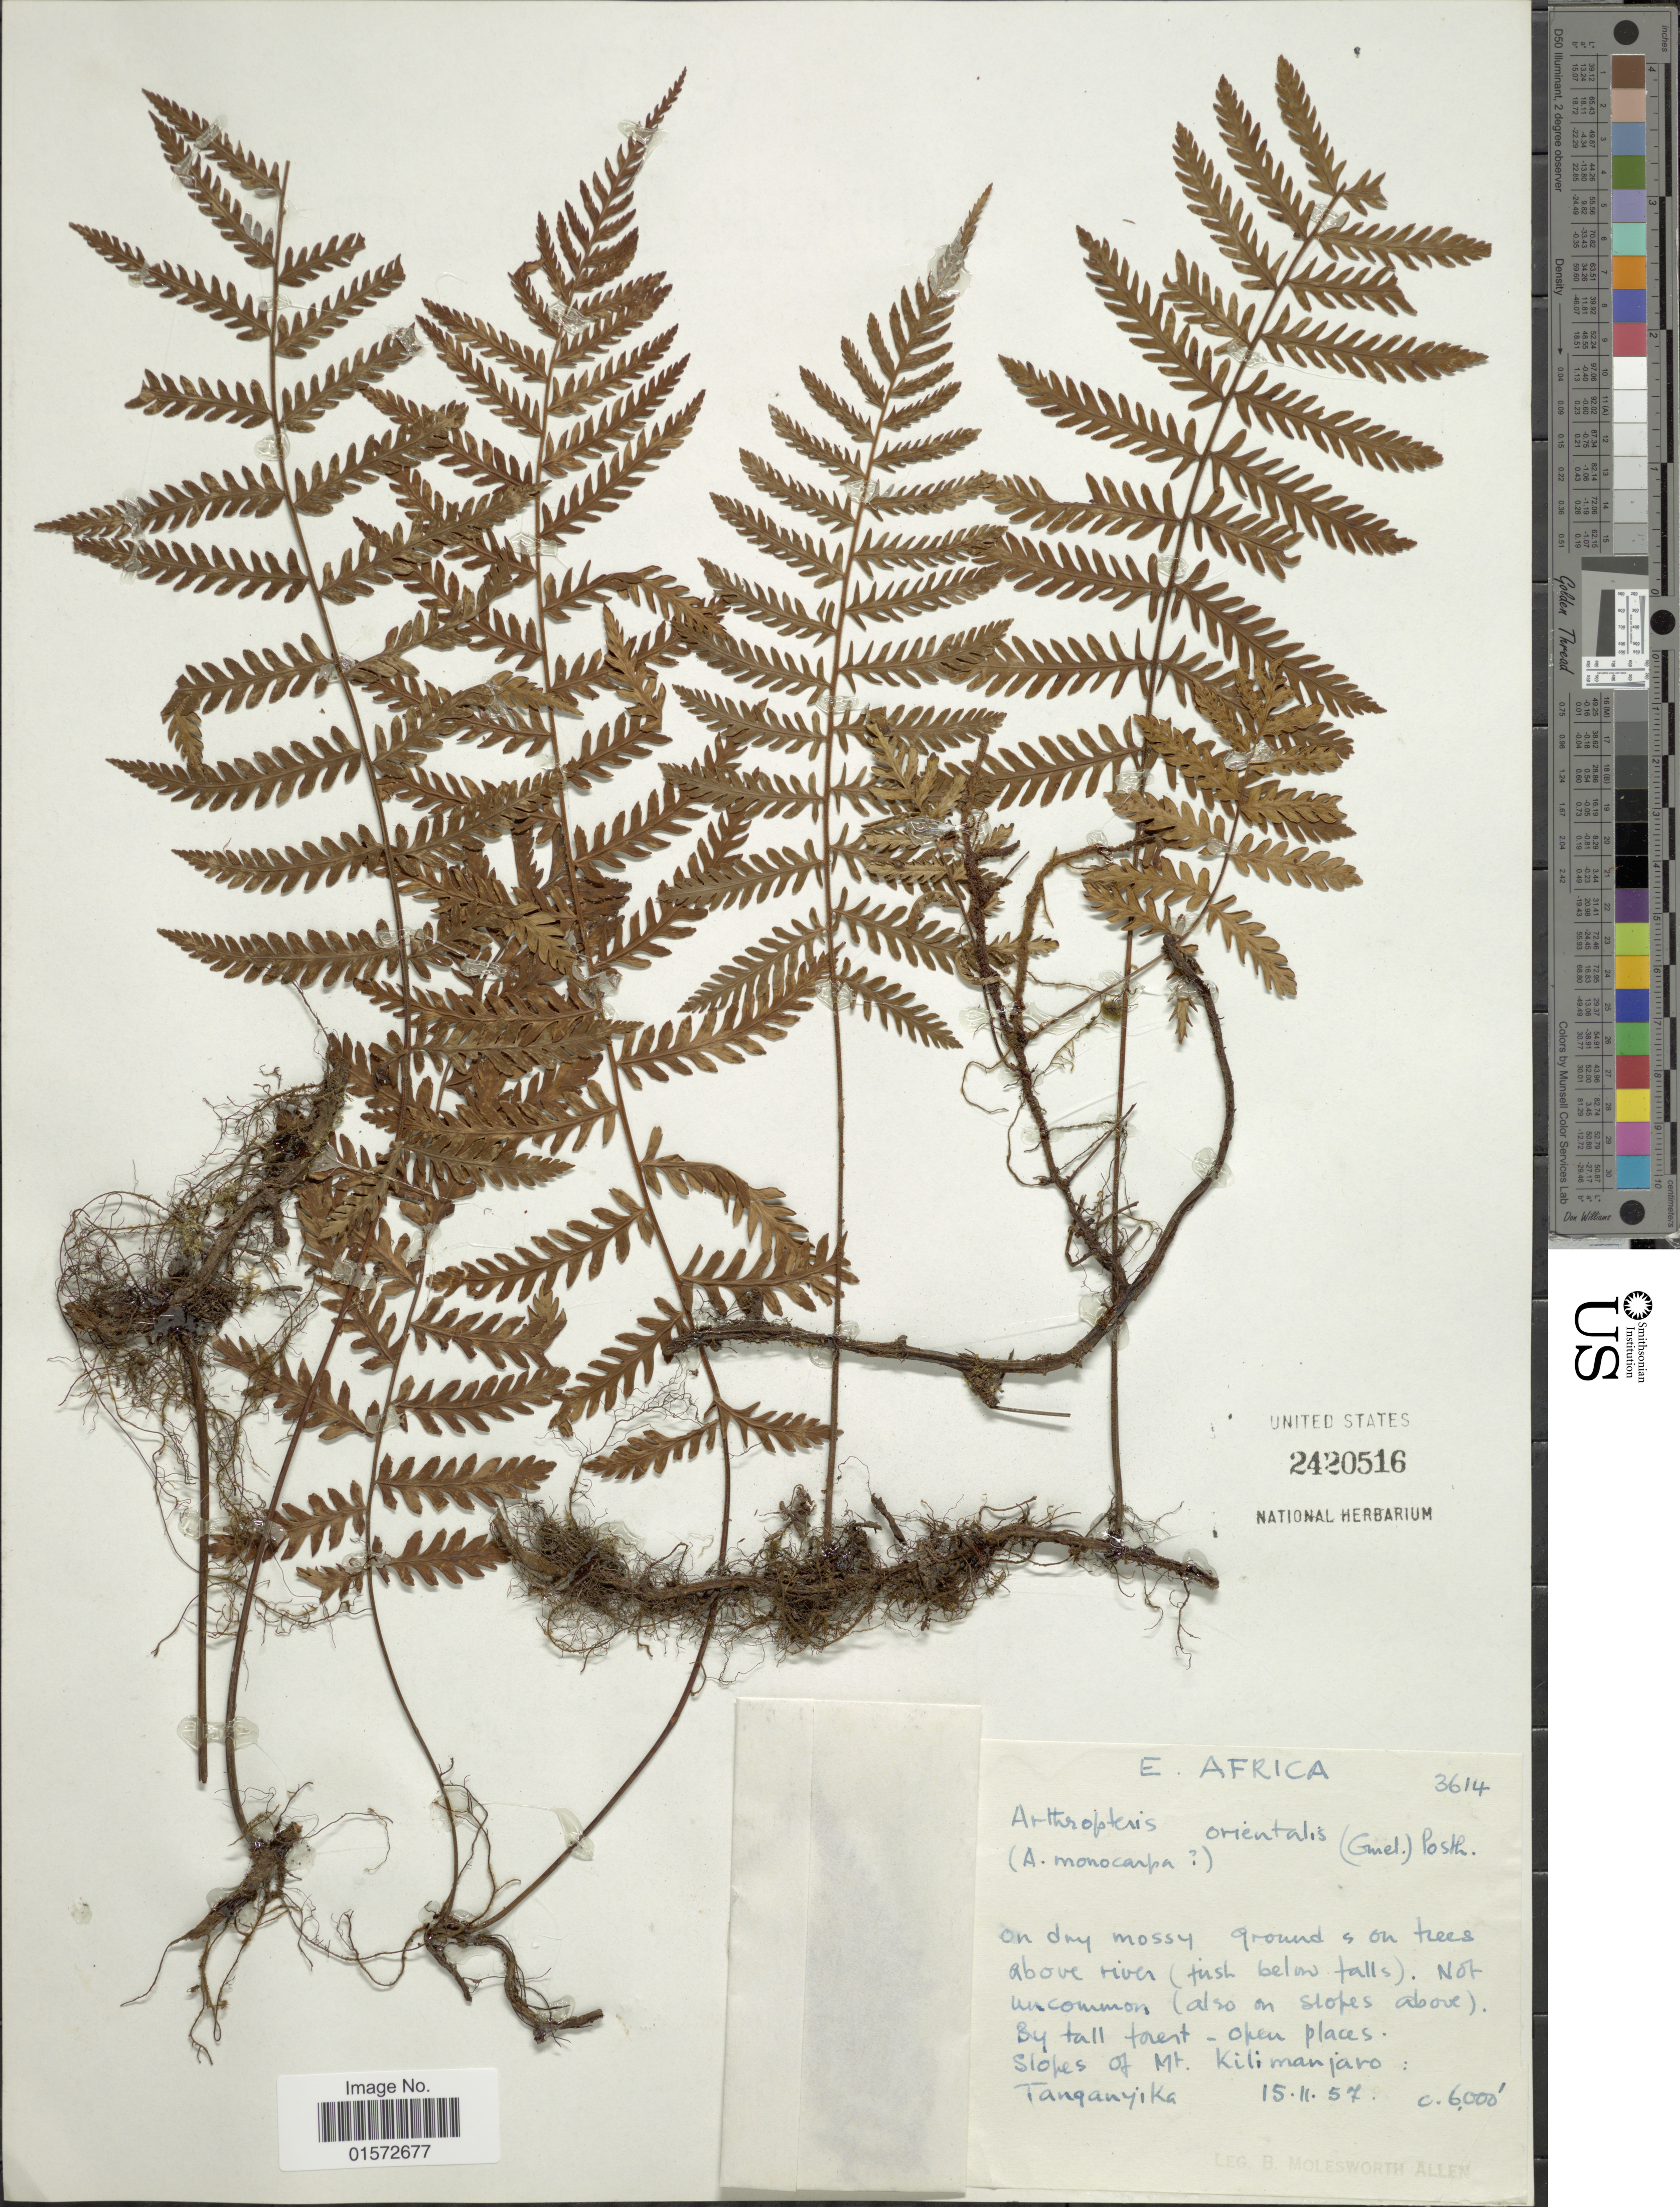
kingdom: Plantae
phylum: Tracheophyta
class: Polypodiopsida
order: Polypodiales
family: Tectariaceae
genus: Arthropteris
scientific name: Arthropteris orientalis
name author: (J.F. Gmel.) Posth.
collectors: B. E. G. Molesworth-Allen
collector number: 3614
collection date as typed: Transcribed d/m/y: 15/11/57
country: Tanzania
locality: Slopes of Mt. Kililmanjaro. Tanganyika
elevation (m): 1829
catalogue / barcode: US 2420516